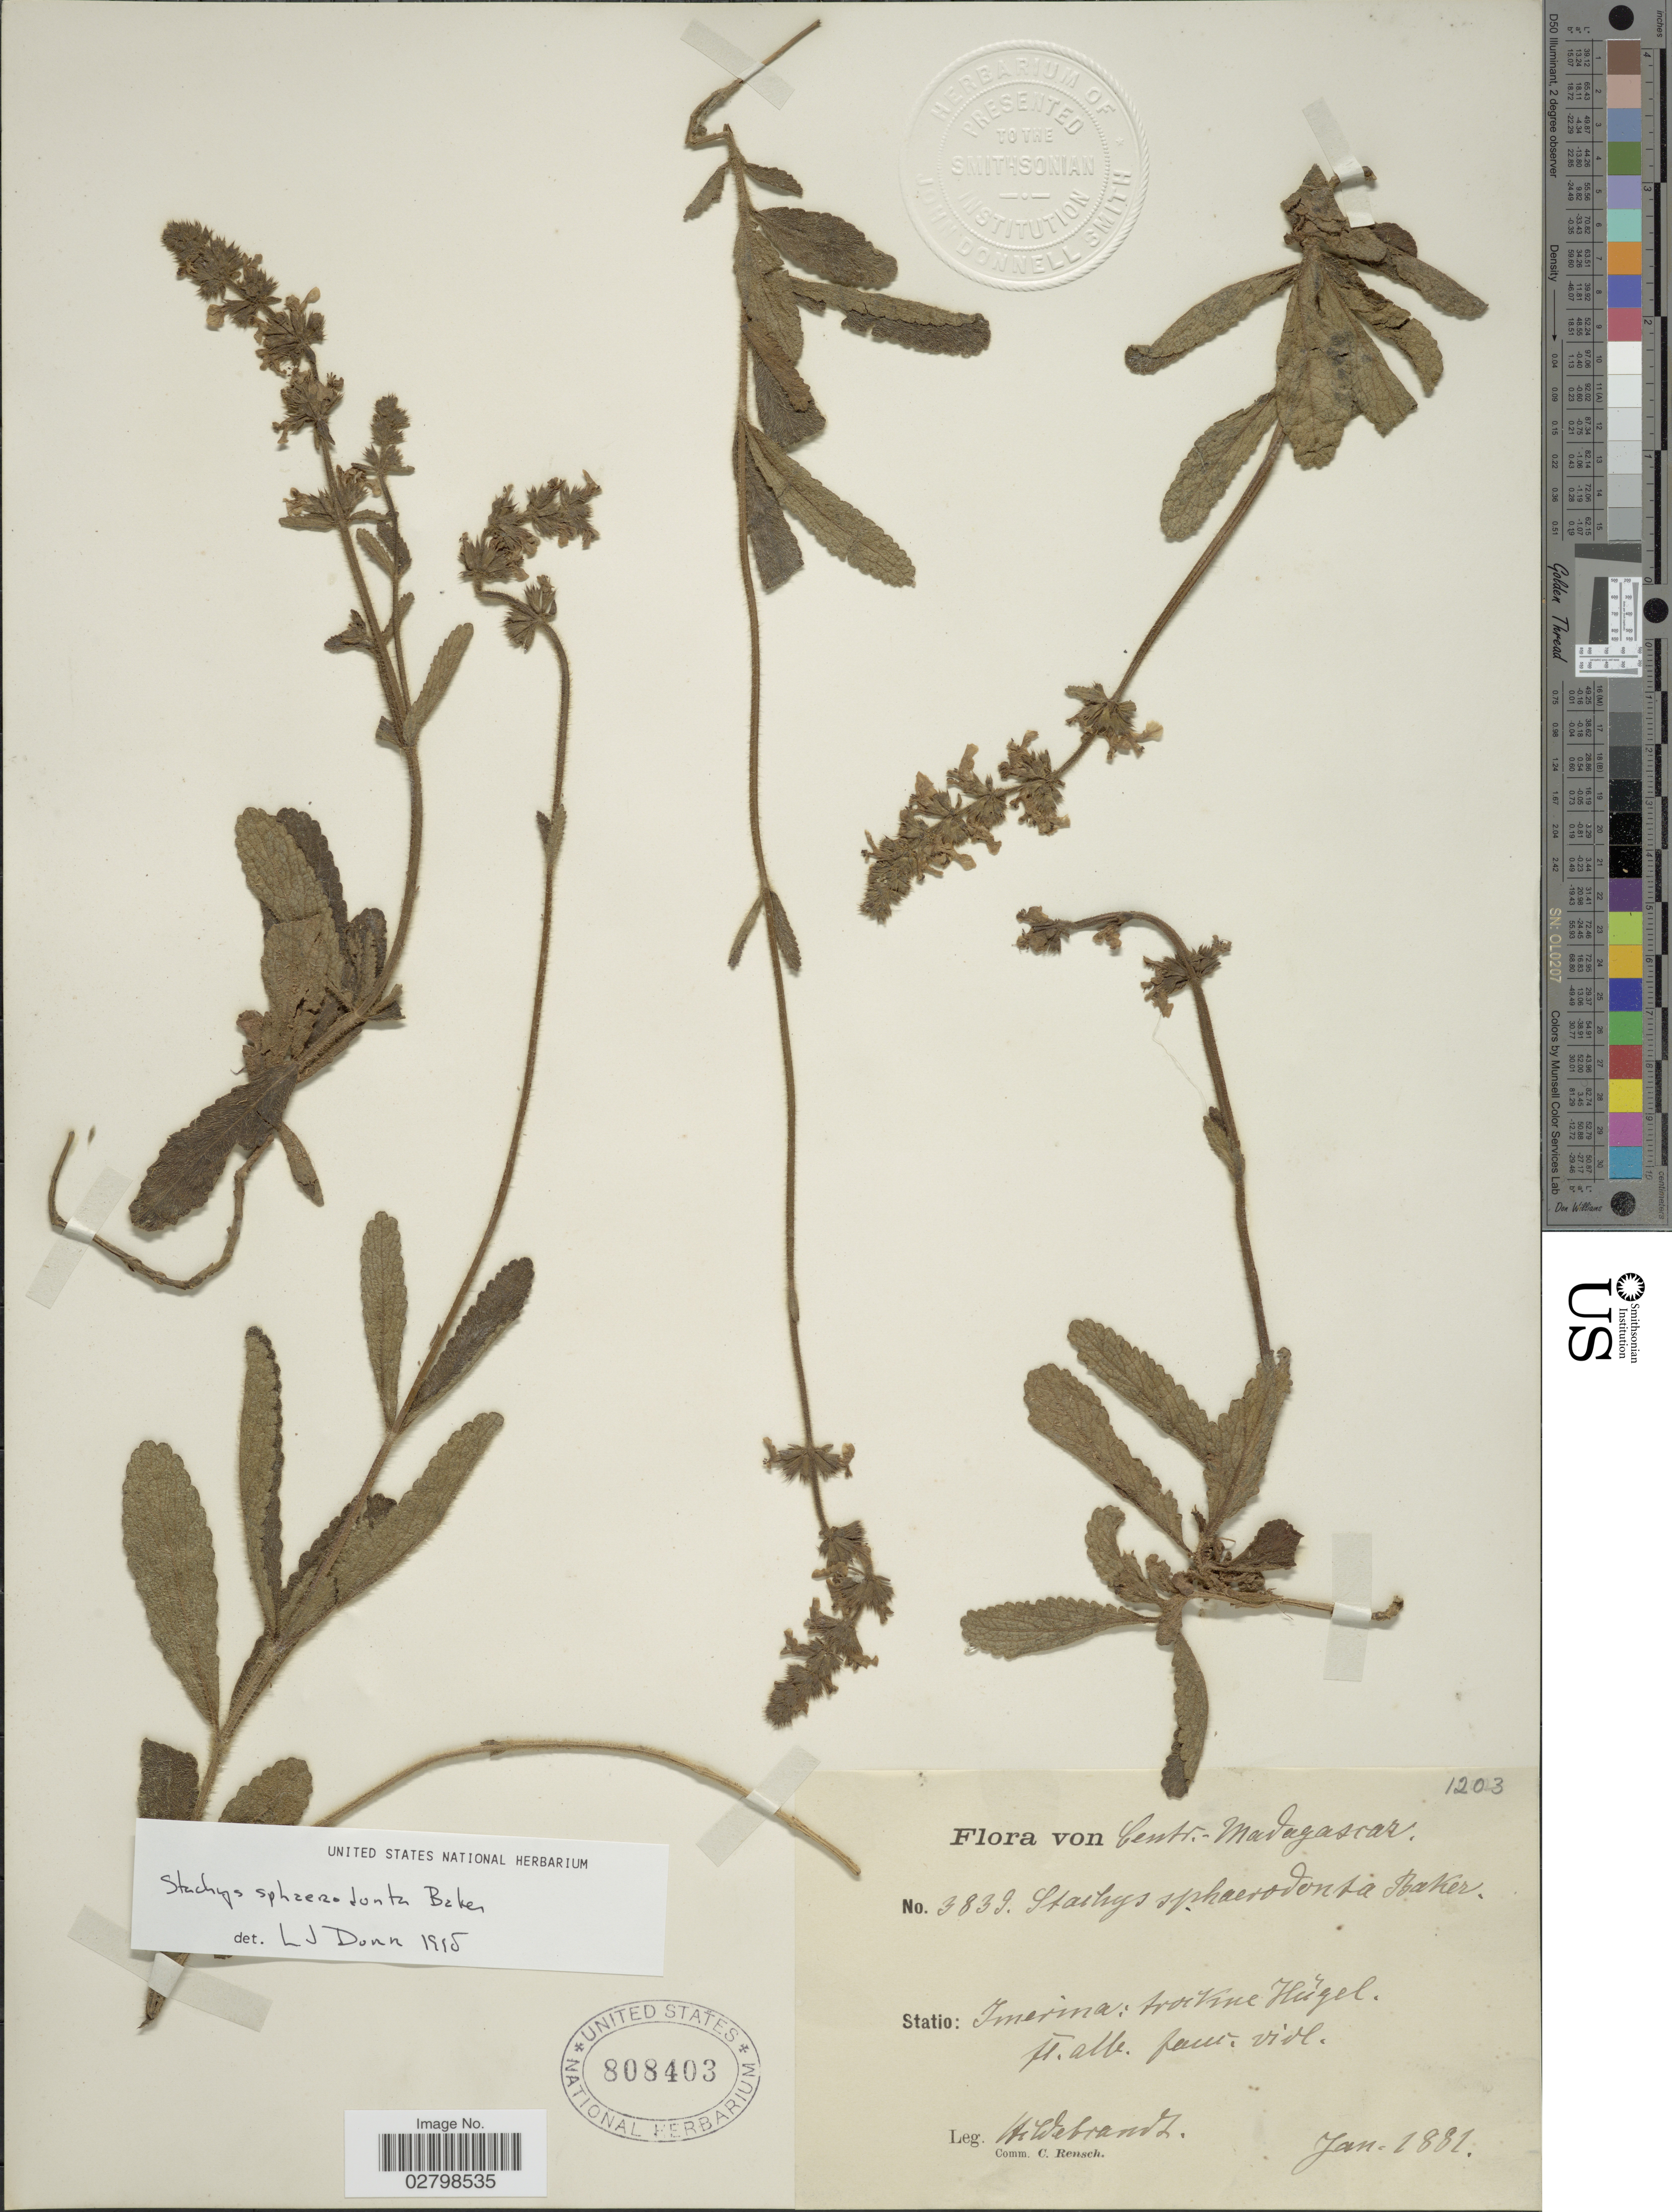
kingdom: Plantae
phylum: Tracheophyta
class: Magnoliopsida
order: Lamiales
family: Lamiaceae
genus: Stachys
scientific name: Stachys sphaerodonta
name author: Baker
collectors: A. Webrandt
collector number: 3839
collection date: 1881-01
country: Madagascar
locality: Centr. Madagascar. Statio: Imerina: trockene Hügel.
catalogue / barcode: US 808403